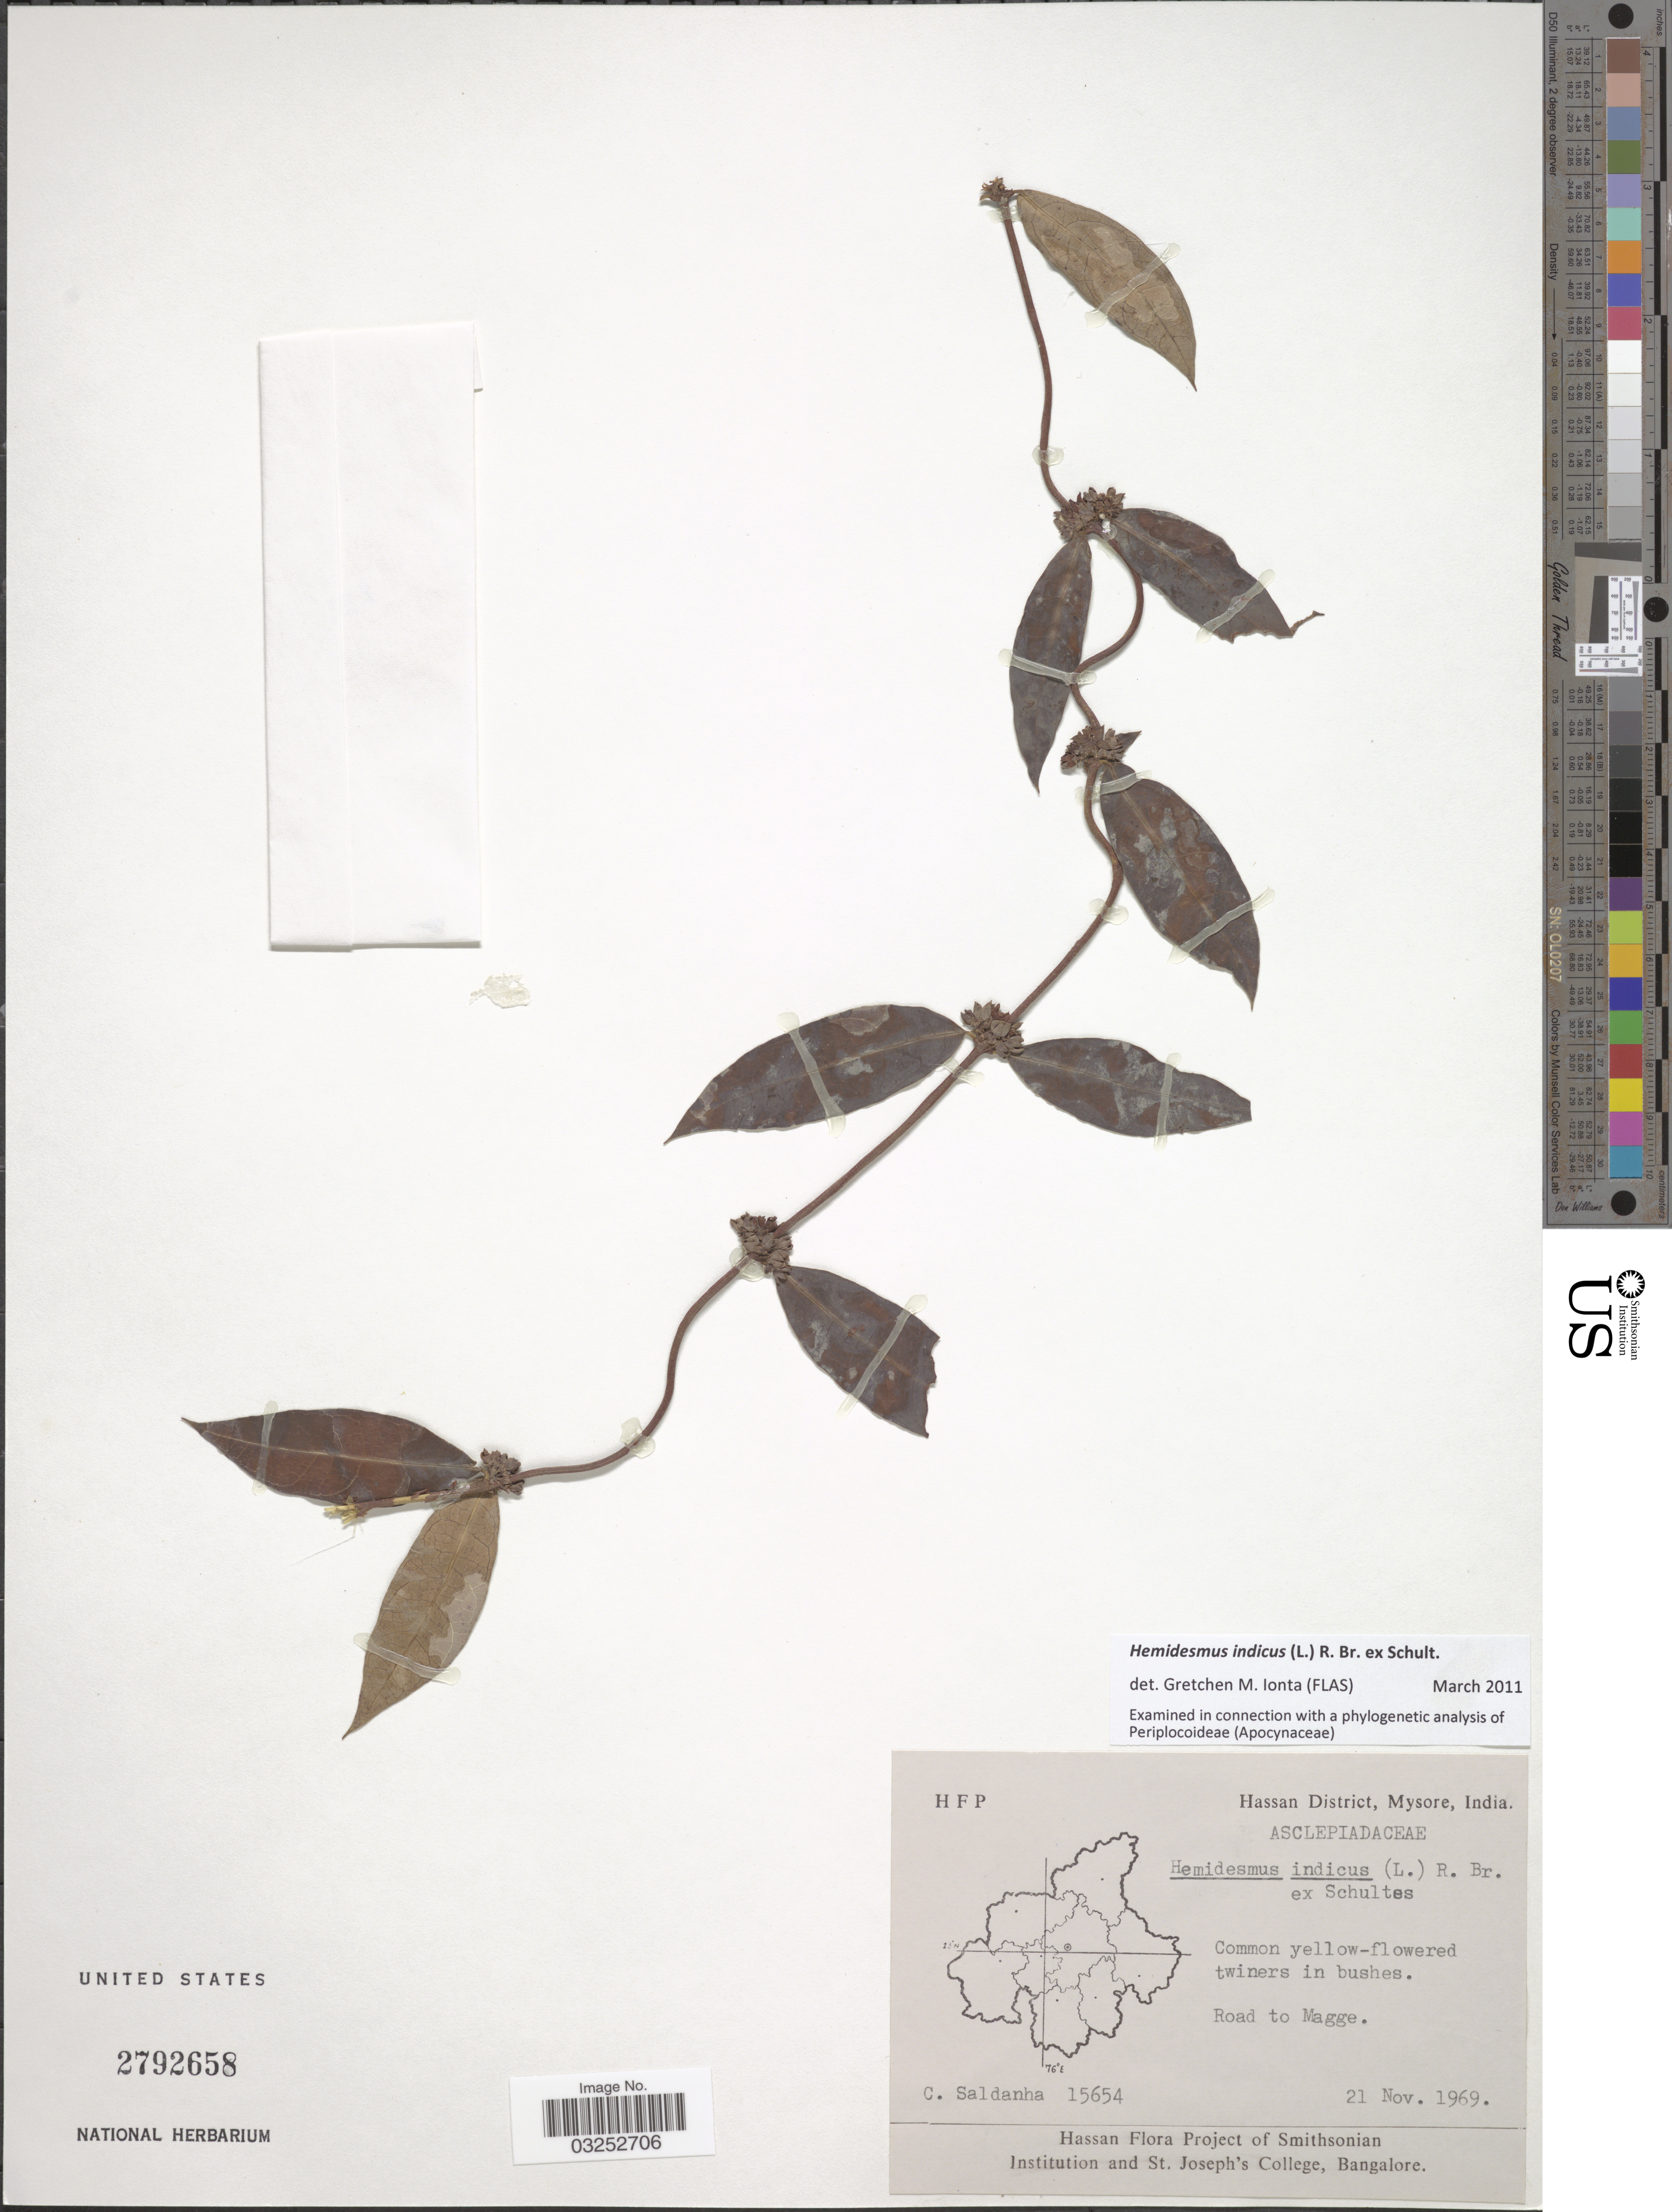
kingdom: Plantae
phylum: Tracheophyta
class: Magnoliopsida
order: Gentianales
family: Apocynaceae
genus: Hemidesmus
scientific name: Hemidesmus indicus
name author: (L.) R. Br. ex Schult.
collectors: C. Saldanha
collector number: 15654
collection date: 1969-11-21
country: India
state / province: Karnataka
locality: Hassan District, Mysore, India, Road to Magge.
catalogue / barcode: US 2792658